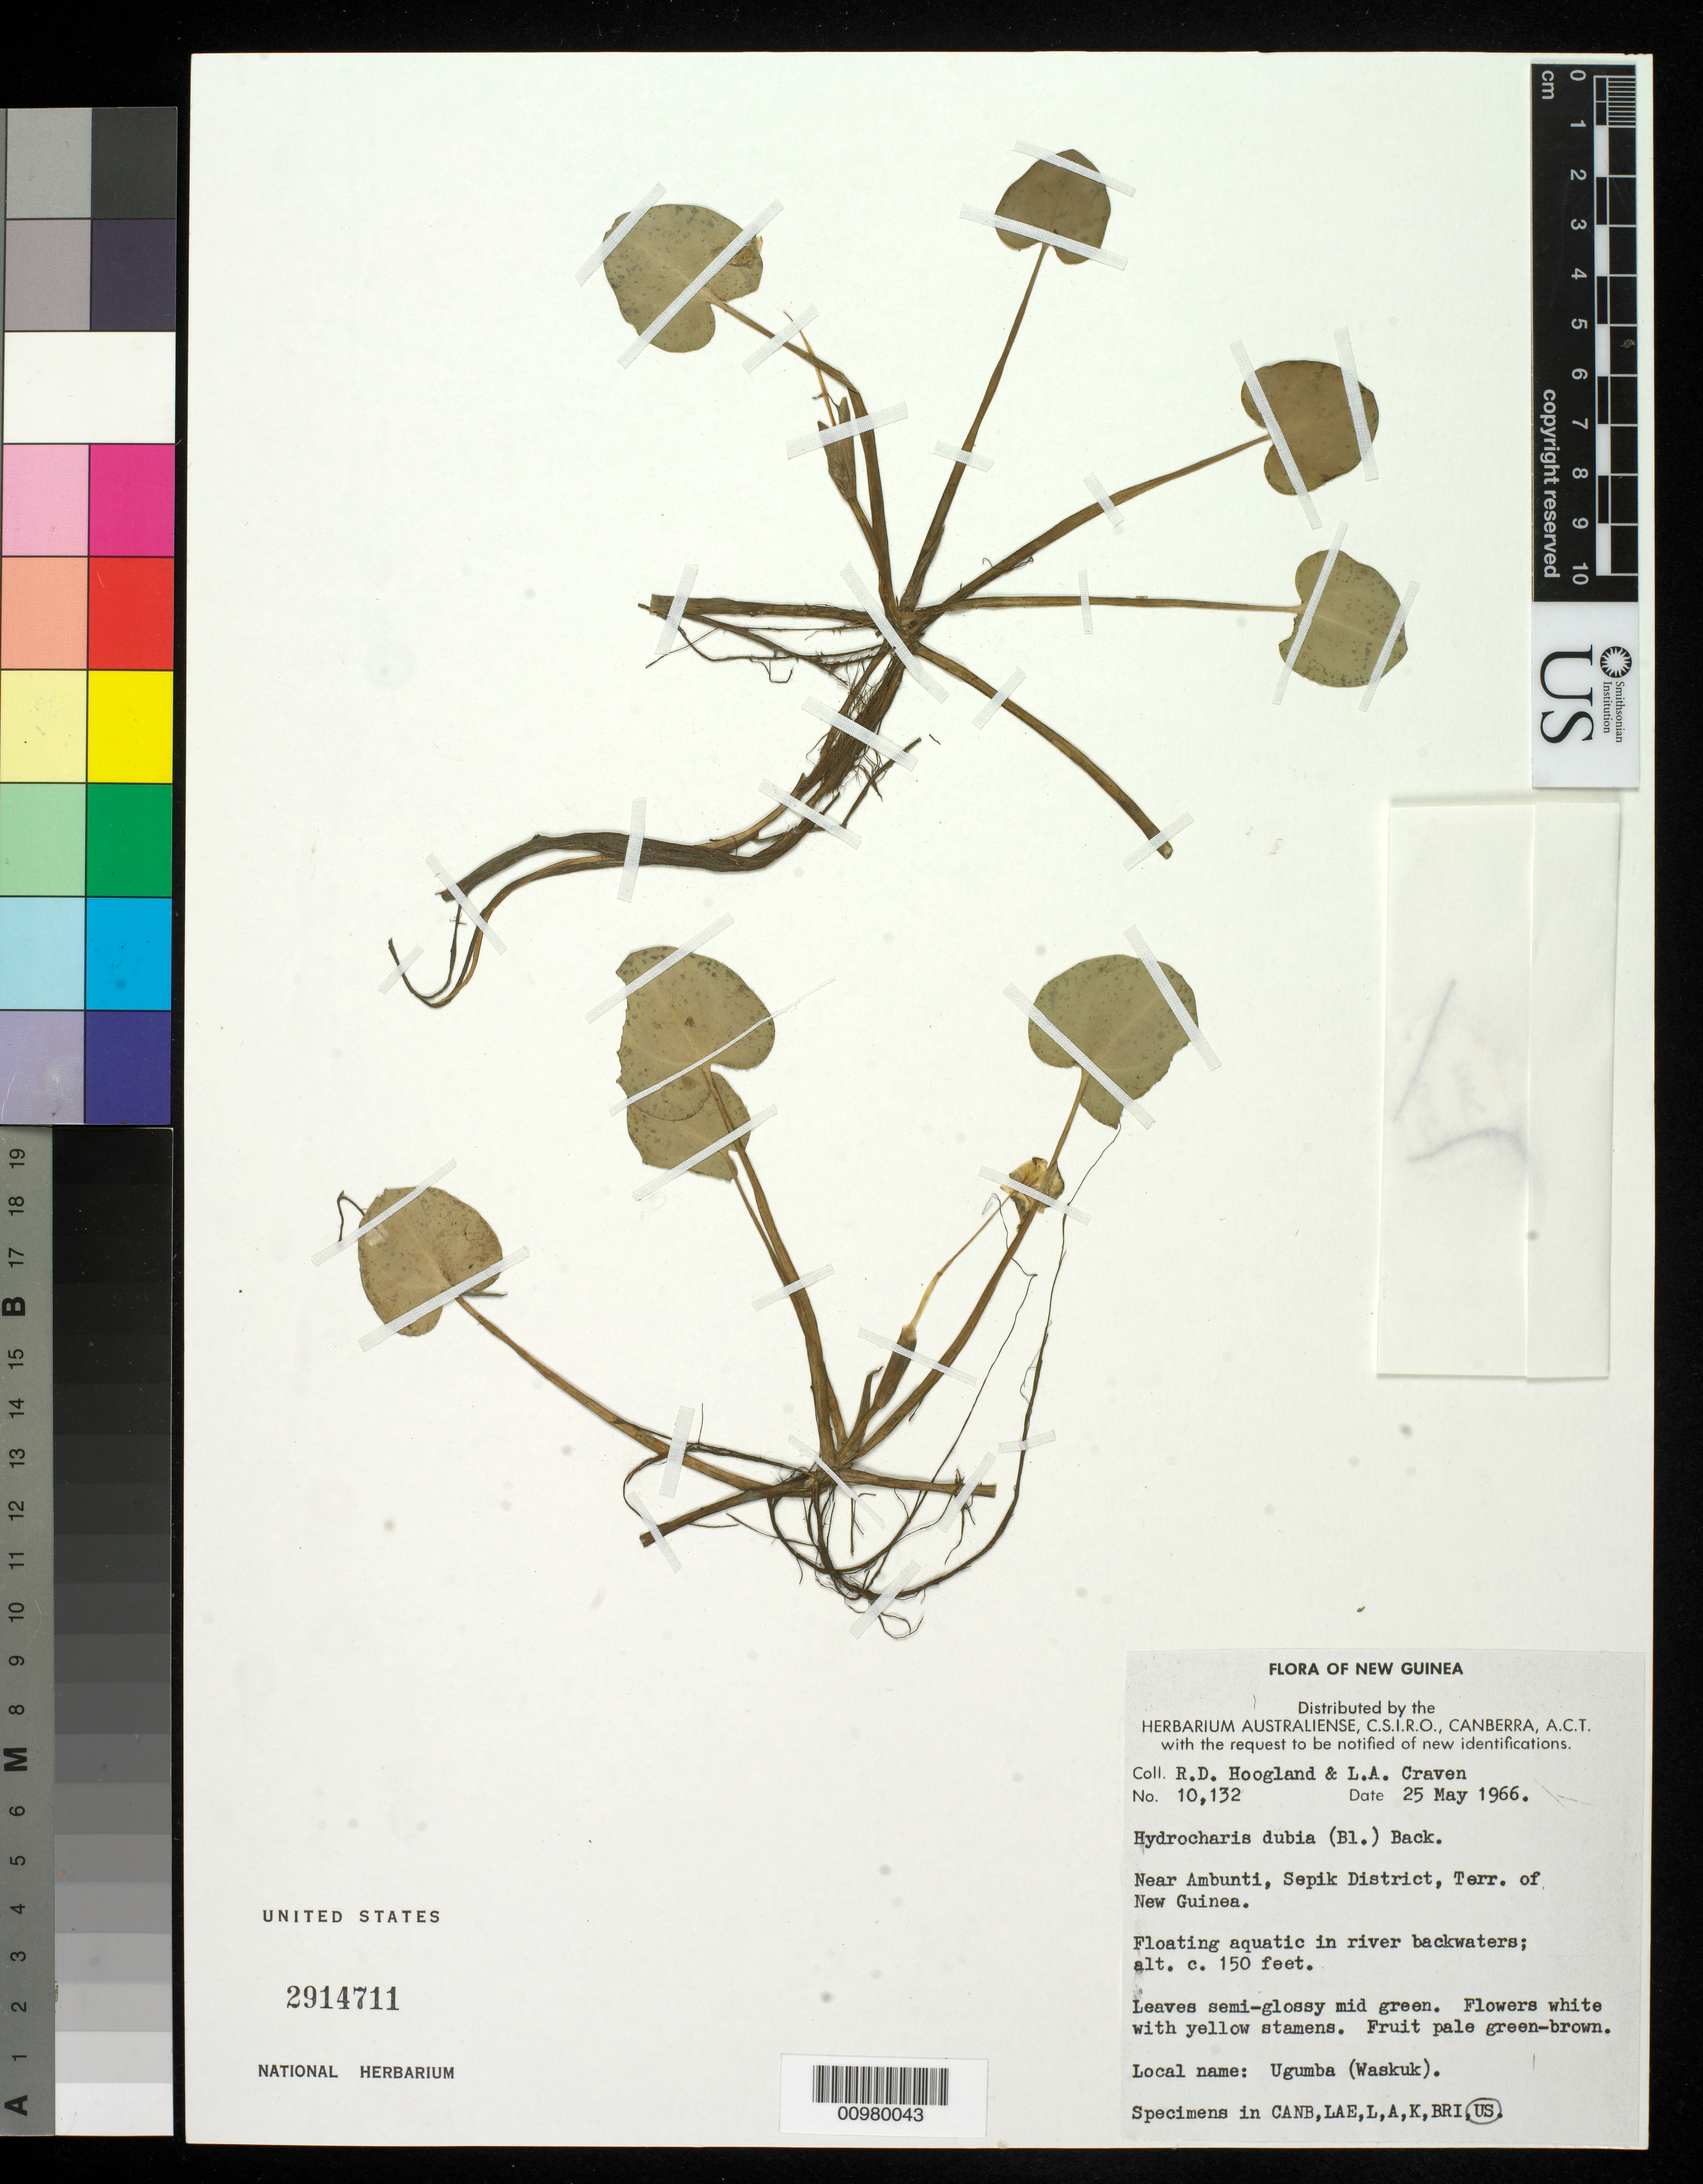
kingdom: Plantae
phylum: Tracheophyta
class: Liliopsida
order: Alismatales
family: Hydrocharitaceae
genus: Hydrocharis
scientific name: Hydrocharis dubia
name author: (Blume) Backer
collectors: R. D. Hoogland & L. A. Craven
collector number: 10132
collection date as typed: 25 May 1966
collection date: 1966-05-25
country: Papua New Guinea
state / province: East Sepik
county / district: Ambunti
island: New Guinea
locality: Sepik District, Near Ambunti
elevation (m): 46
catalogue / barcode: US 2914711